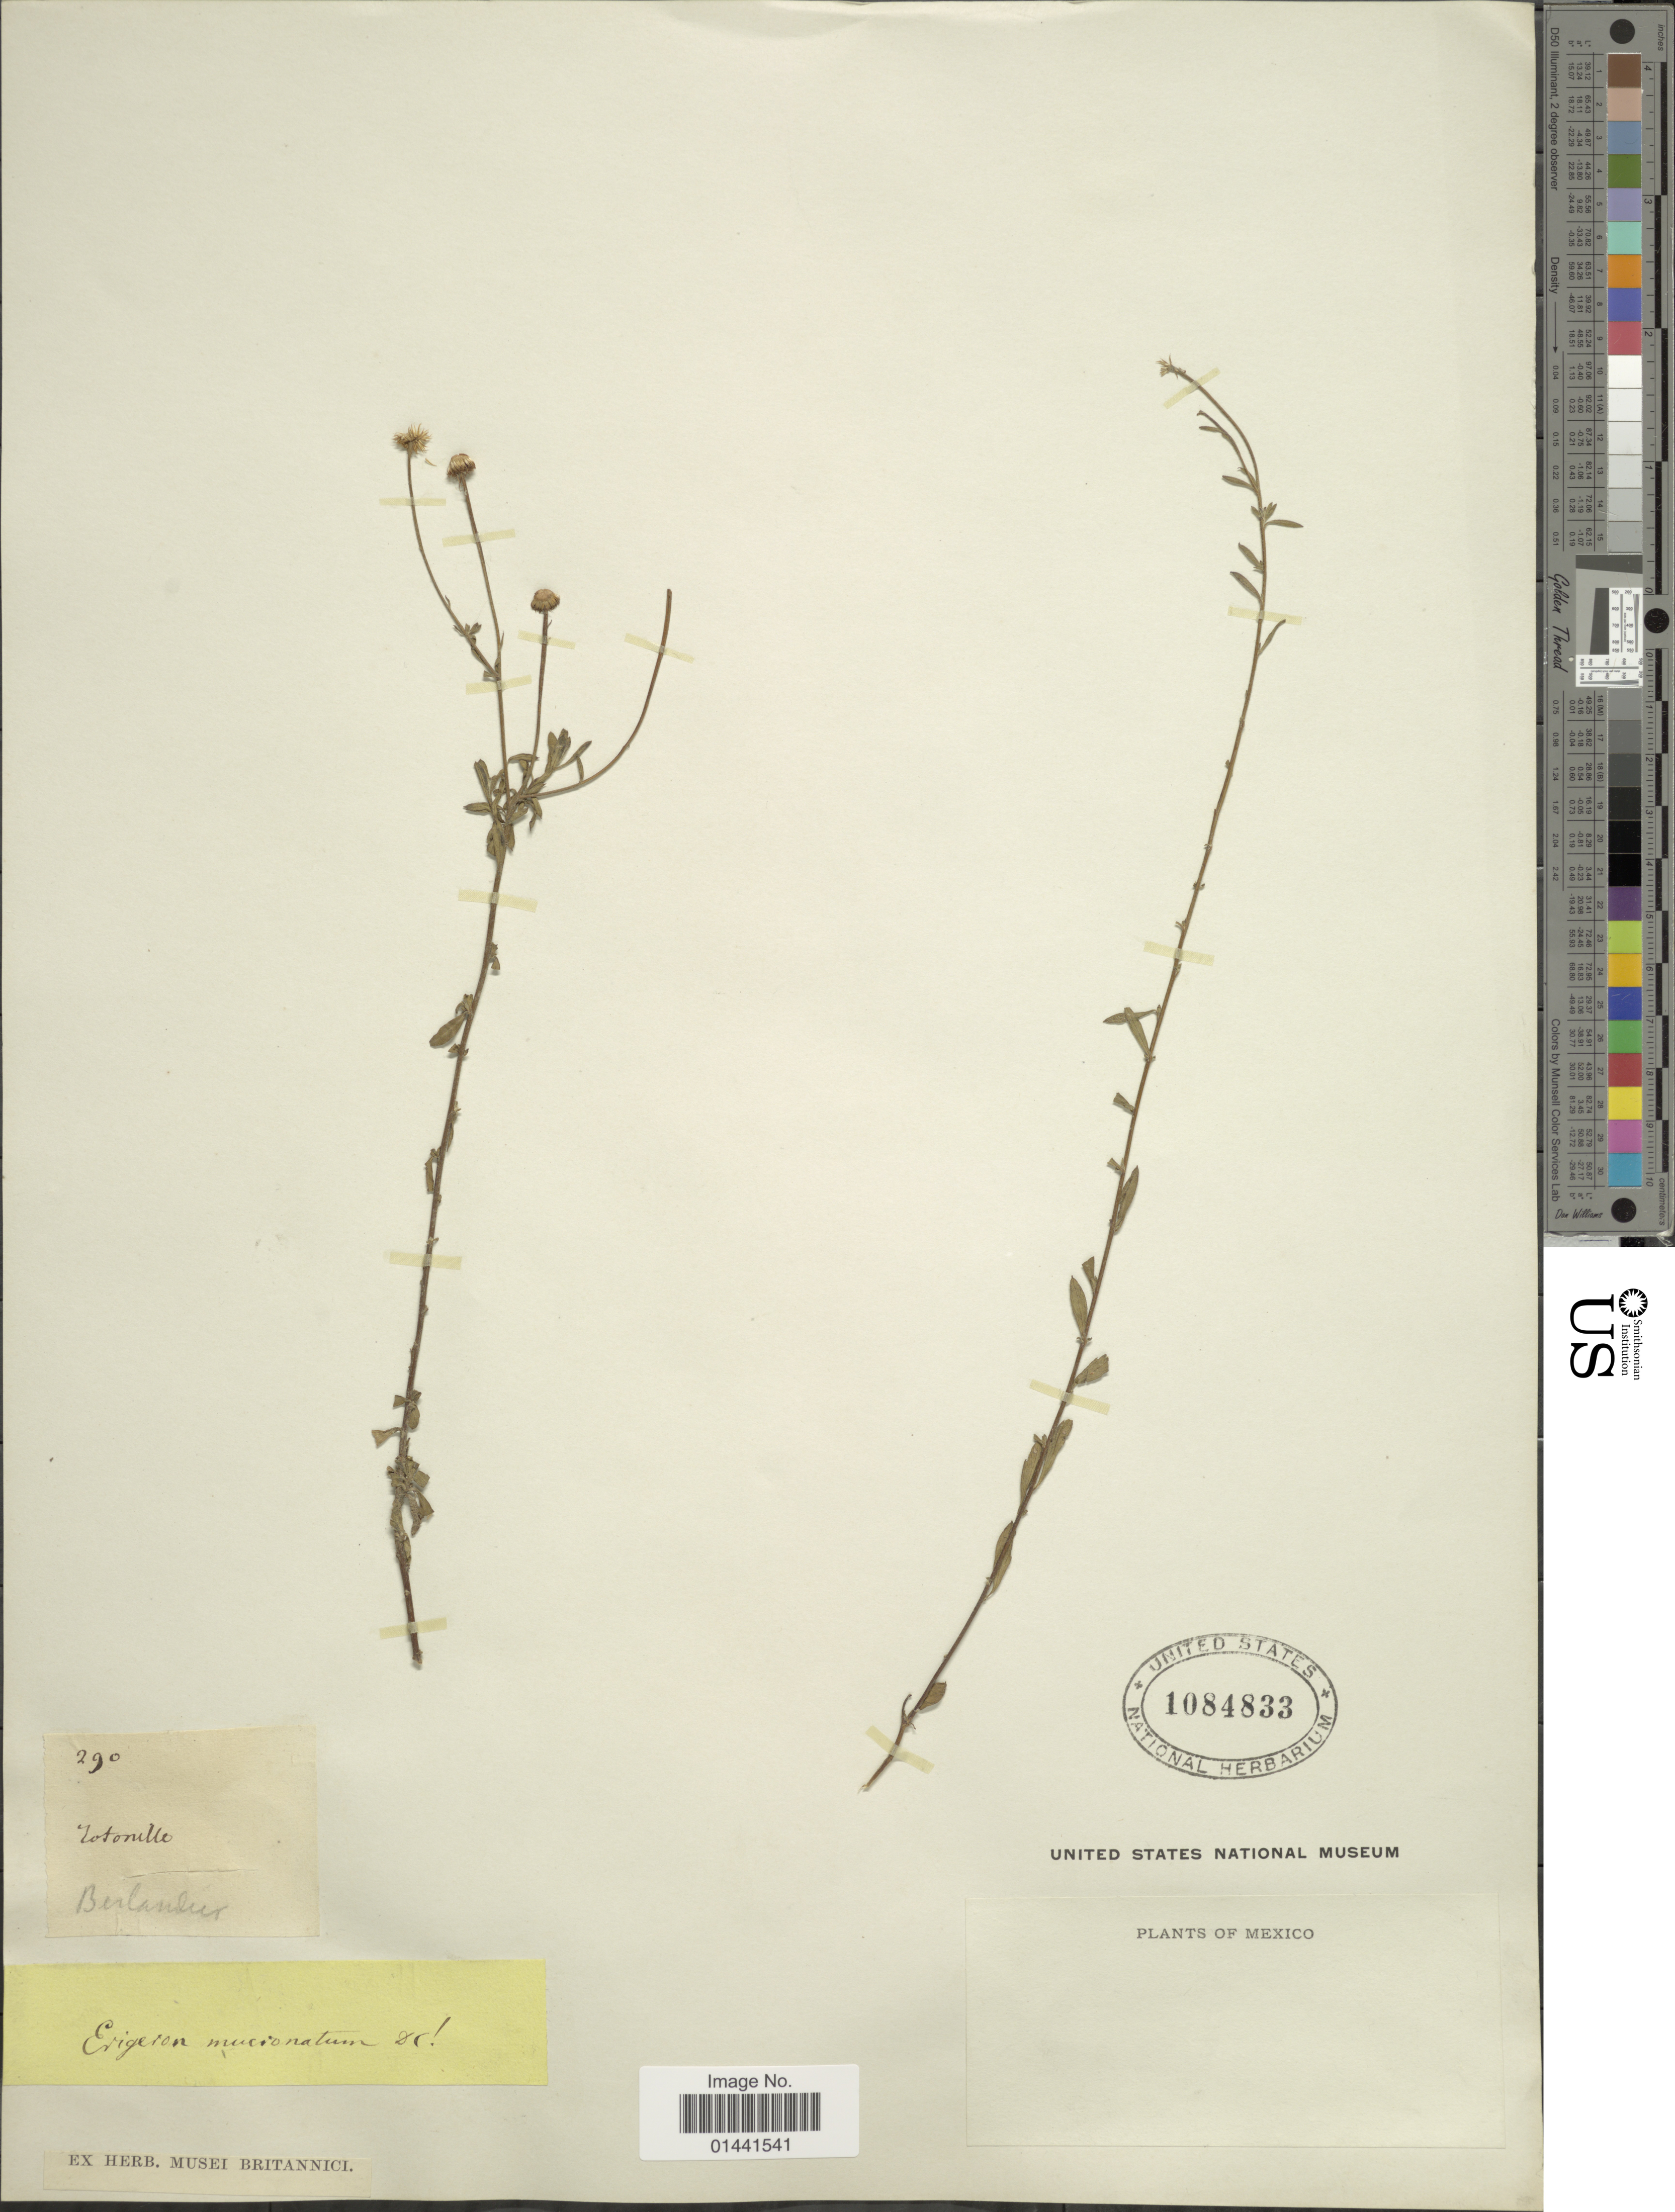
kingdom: Plantae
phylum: Tracheophyta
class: Magnoliopsida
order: Asterales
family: Asteraceae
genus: Erigeron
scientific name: Erigeron karvinskianus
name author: DC.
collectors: J. L. Berlandier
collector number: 290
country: Mexico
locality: Tonilla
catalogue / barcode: US 1084833